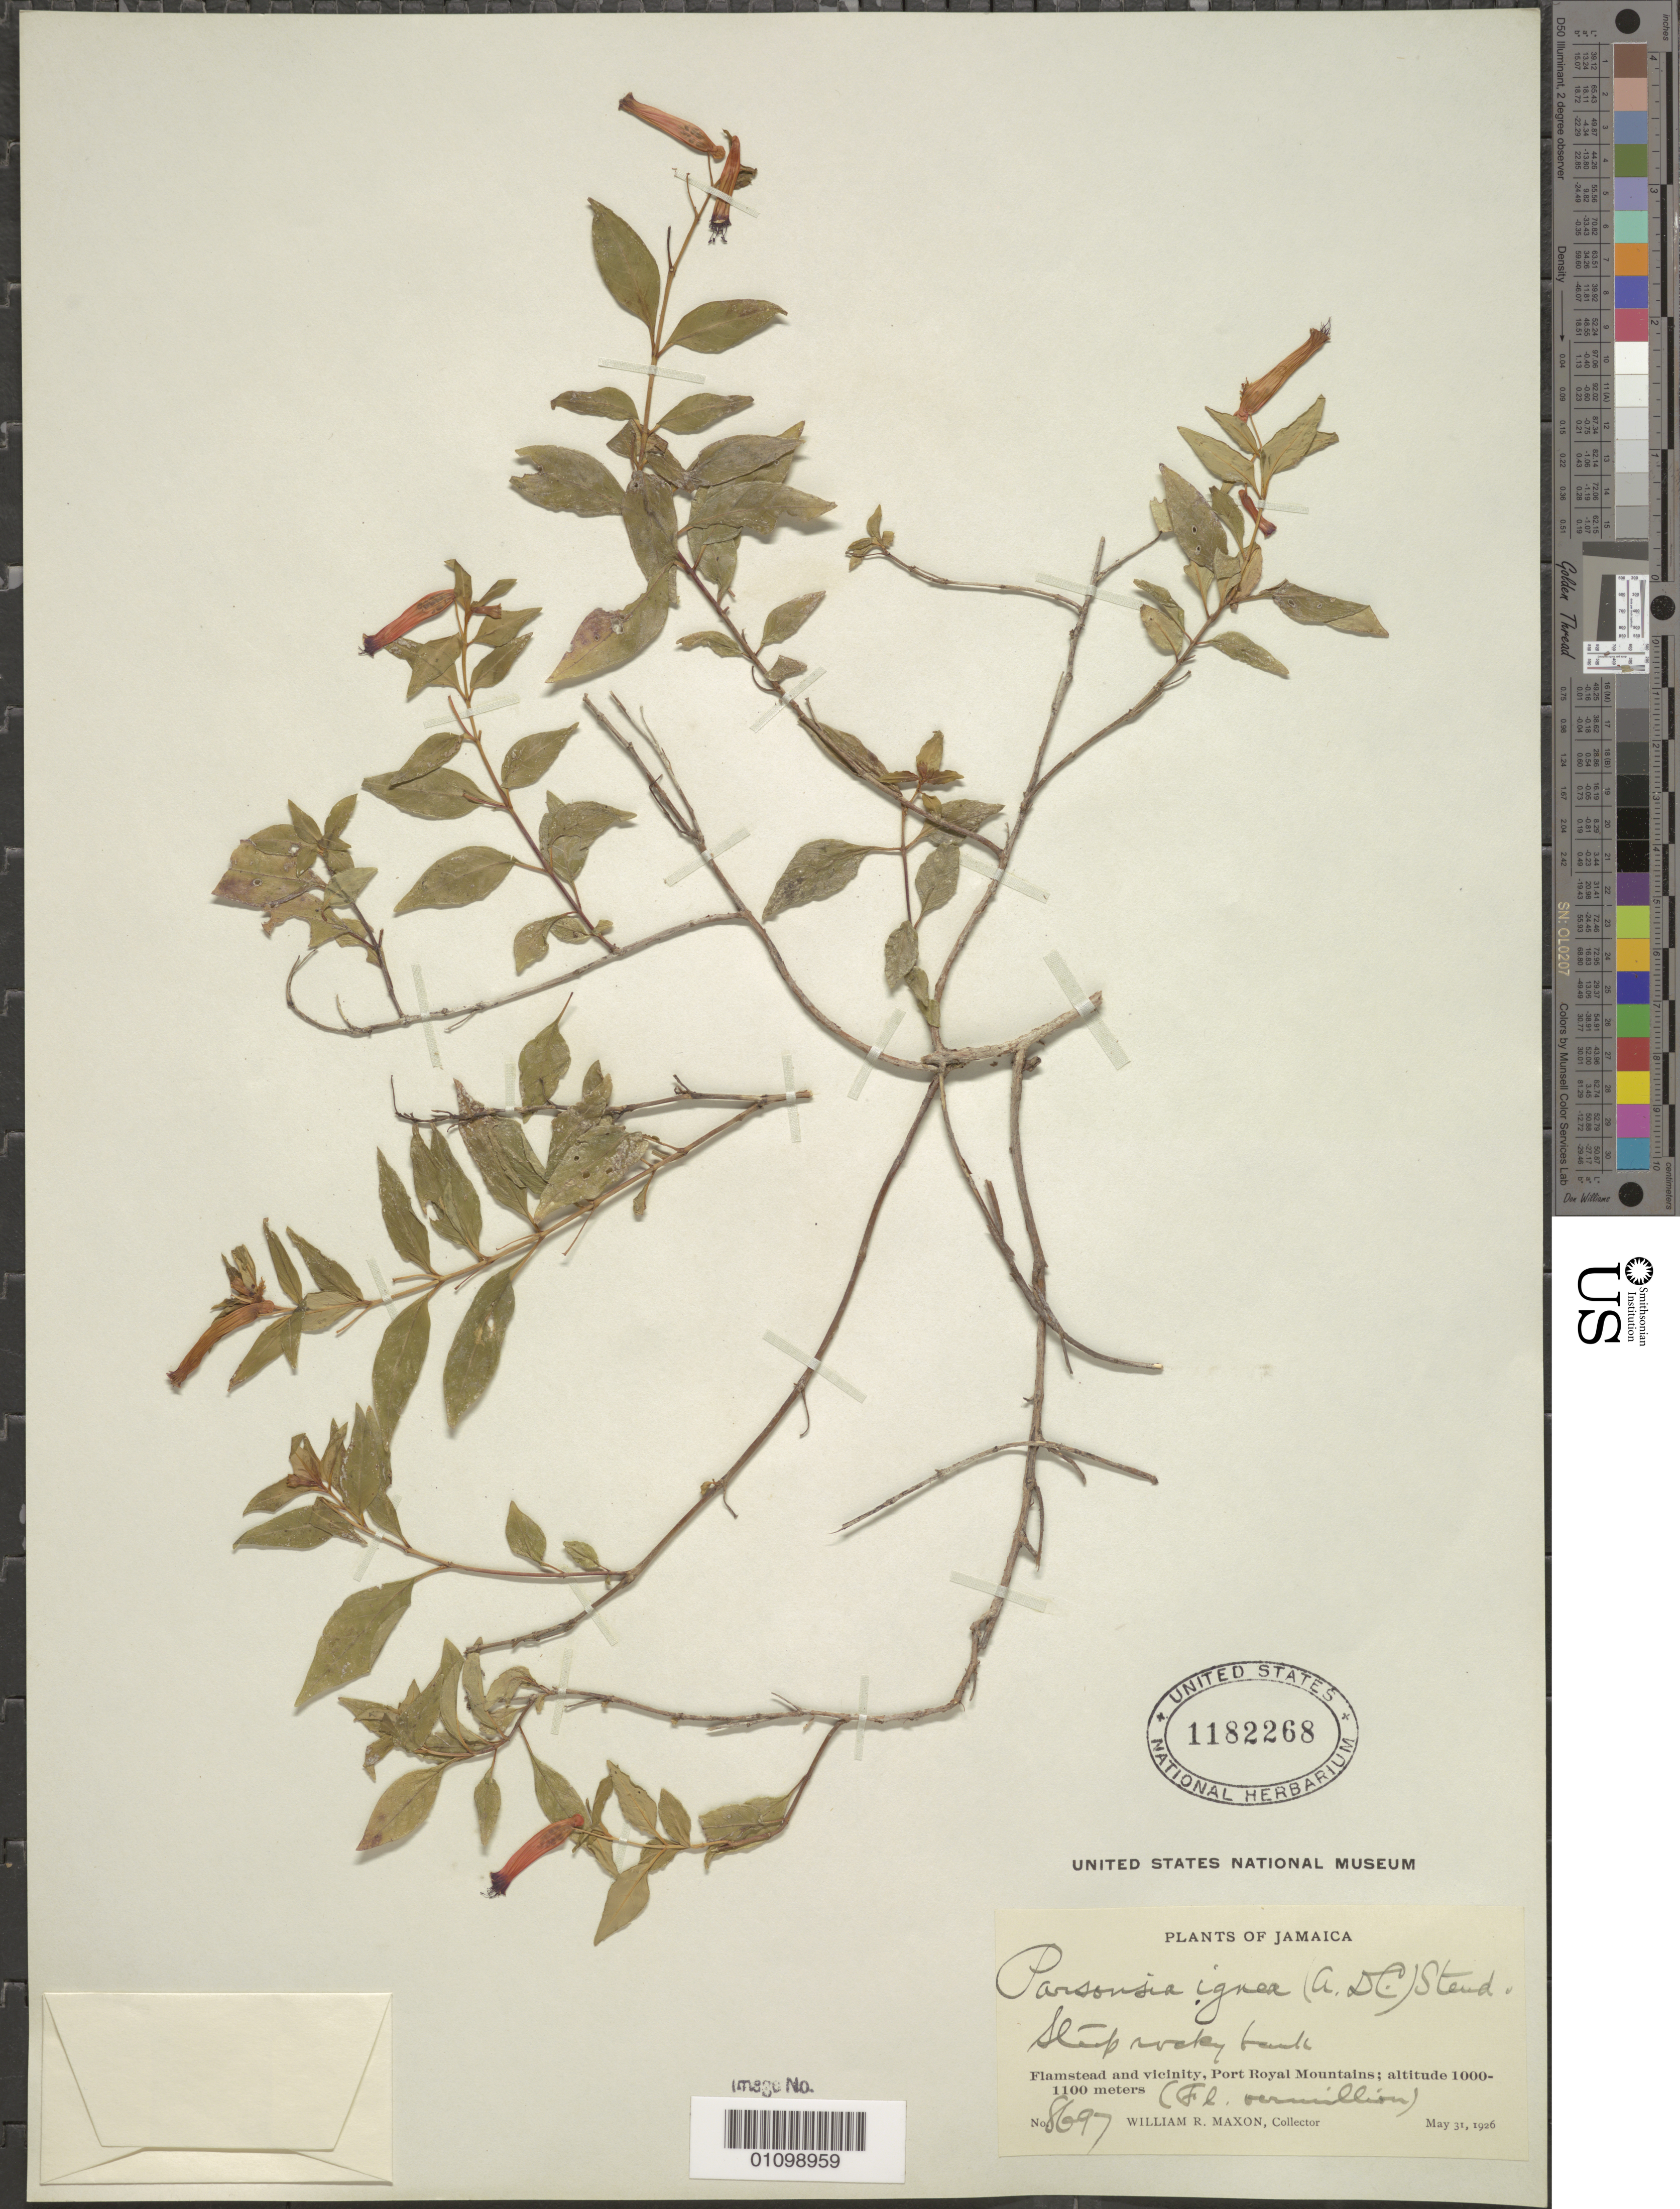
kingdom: Plantae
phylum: Tracheophyta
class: Magnoliopsida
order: Myrtales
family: Lythraceae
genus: Cuphea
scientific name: Cuphea platycentra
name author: Lem.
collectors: W. R. Maxon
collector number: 8697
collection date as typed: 31 May 1926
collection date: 1926-05-31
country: Jamaica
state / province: Kingston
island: Jamaica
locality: Steep rocky lands. Flamstead and vicinity, POrt Royal Mountains.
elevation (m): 1000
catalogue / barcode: US 1182268